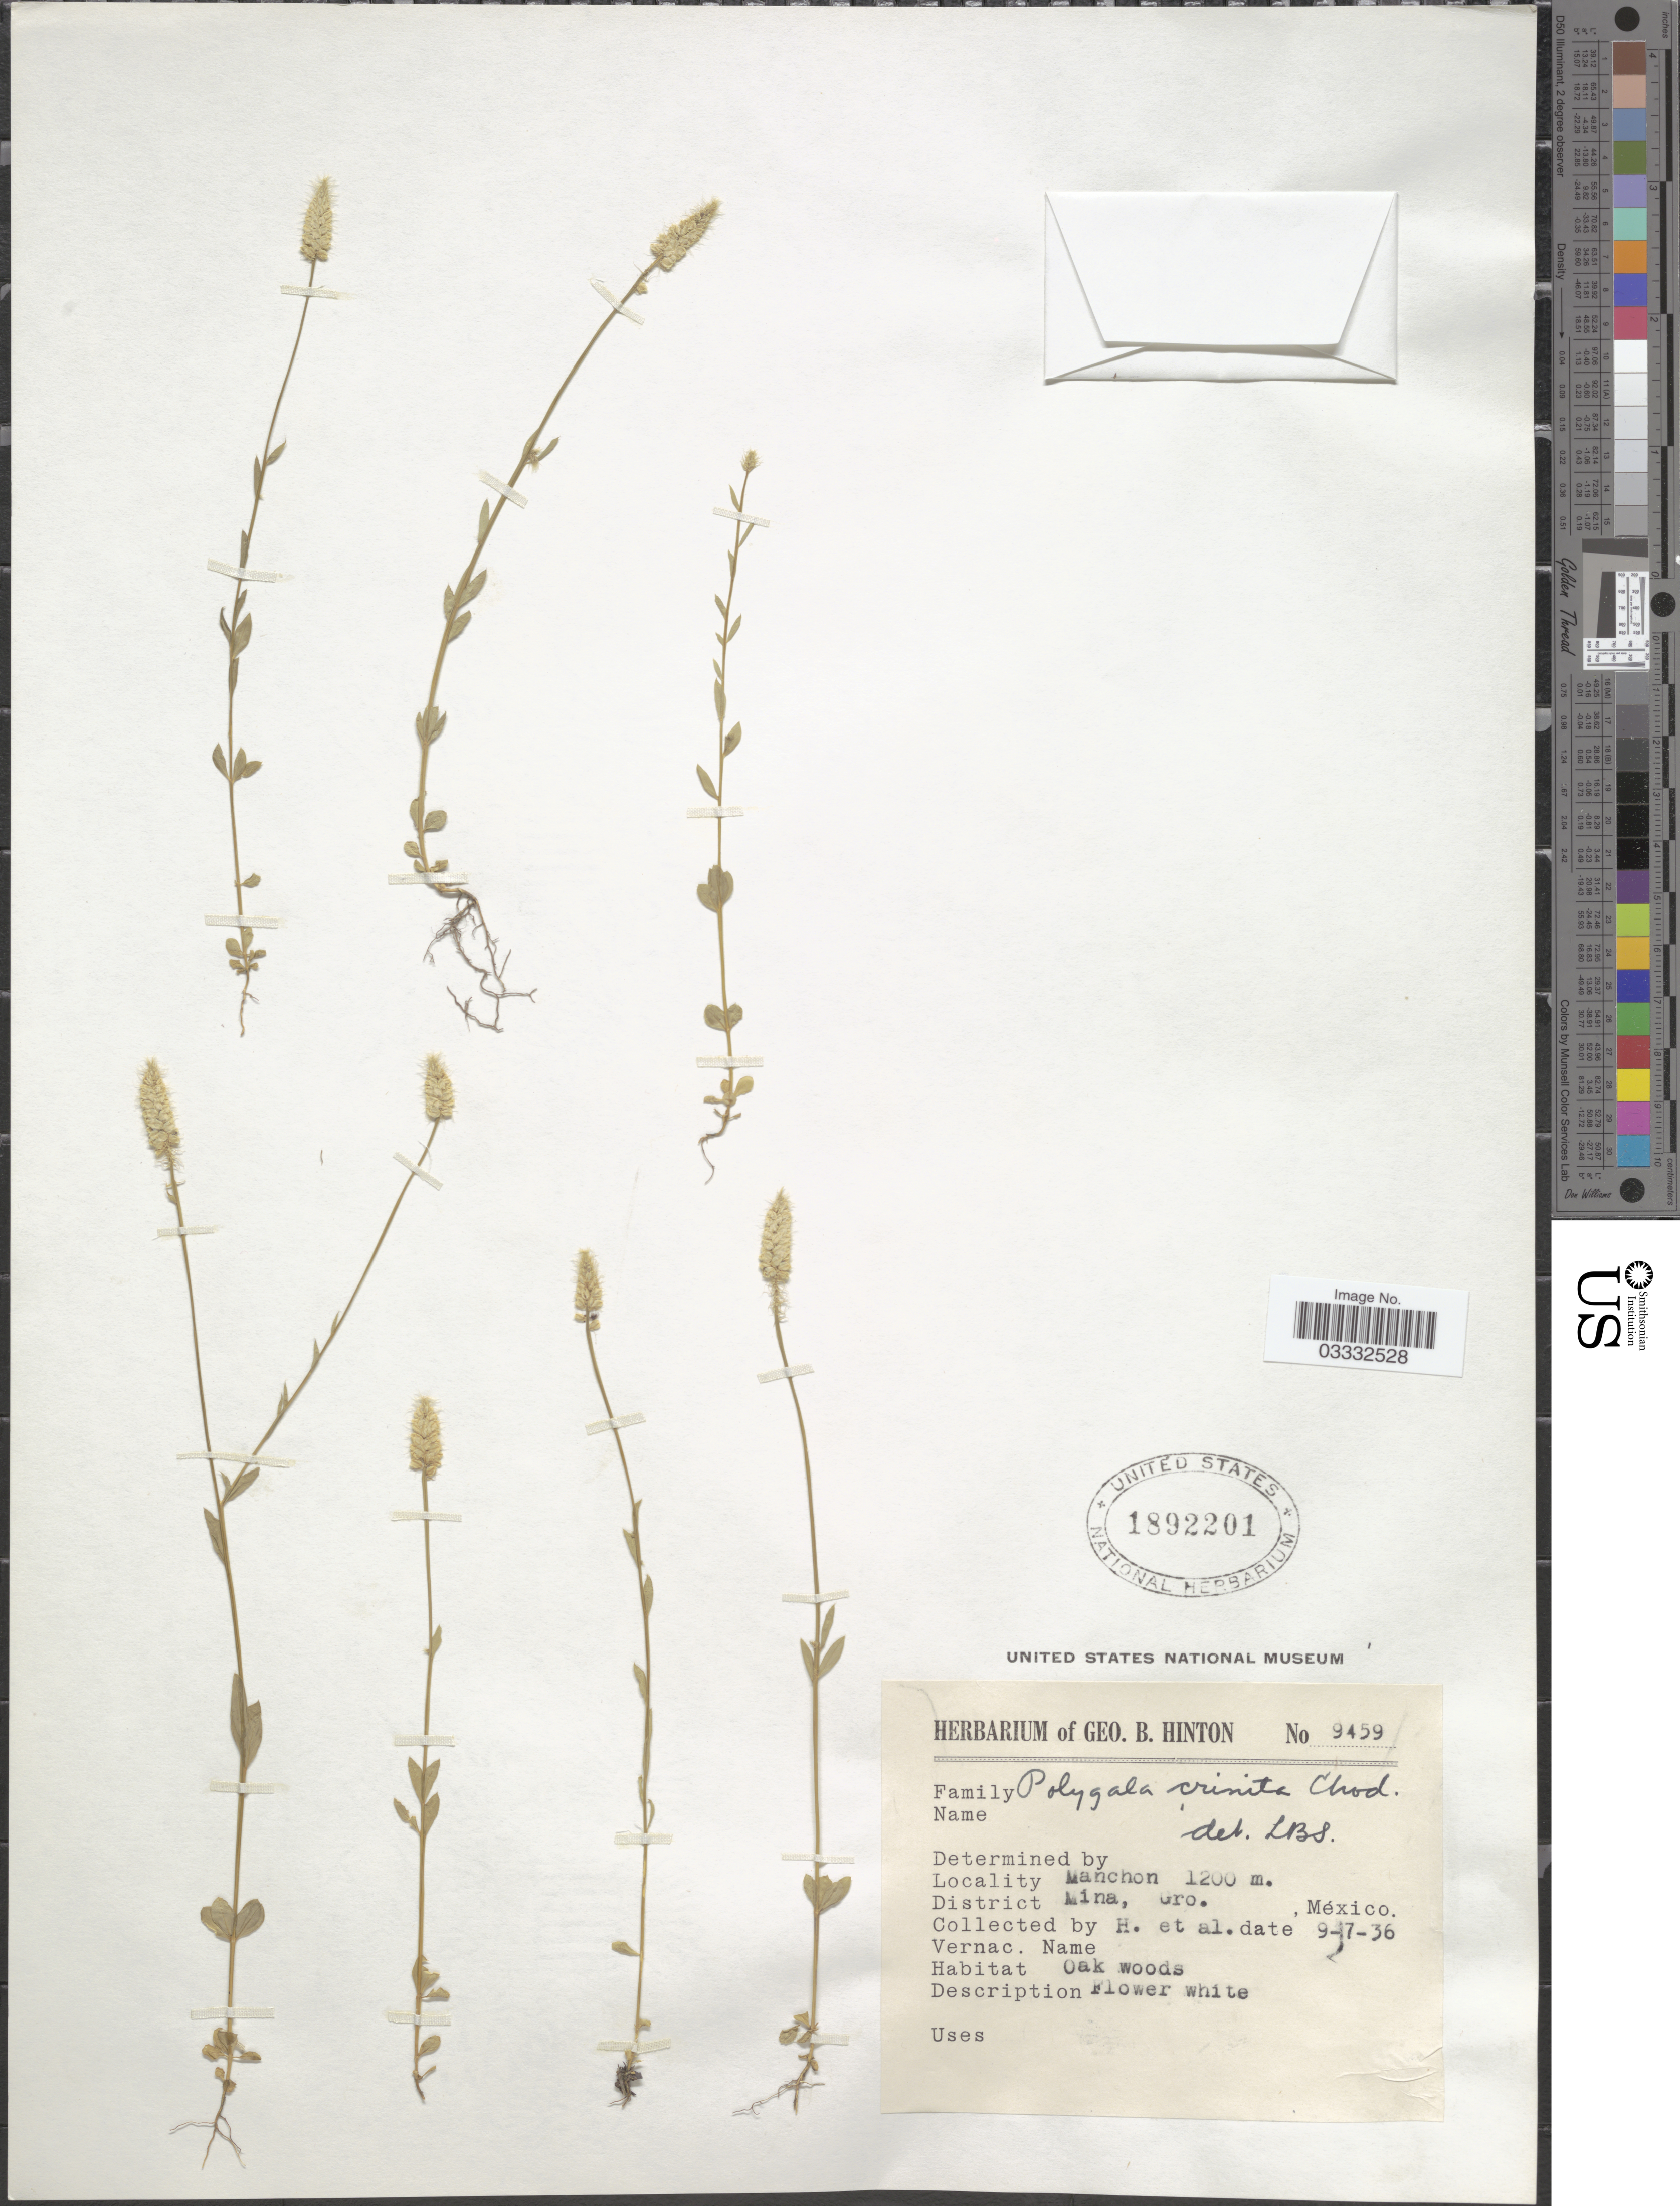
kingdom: Plantae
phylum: Tracheophyta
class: Magnoliopsida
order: Fabales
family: Polygalaceae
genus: Polygala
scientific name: Polygala crinita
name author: Chodat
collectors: G. B. Hinton & et al.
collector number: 9459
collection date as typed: Transcribed d/m/y: 17/9/36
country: Mexico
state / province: Guerrero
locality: Manchon. District Mina.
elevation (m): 1200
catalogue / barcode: US 1892201